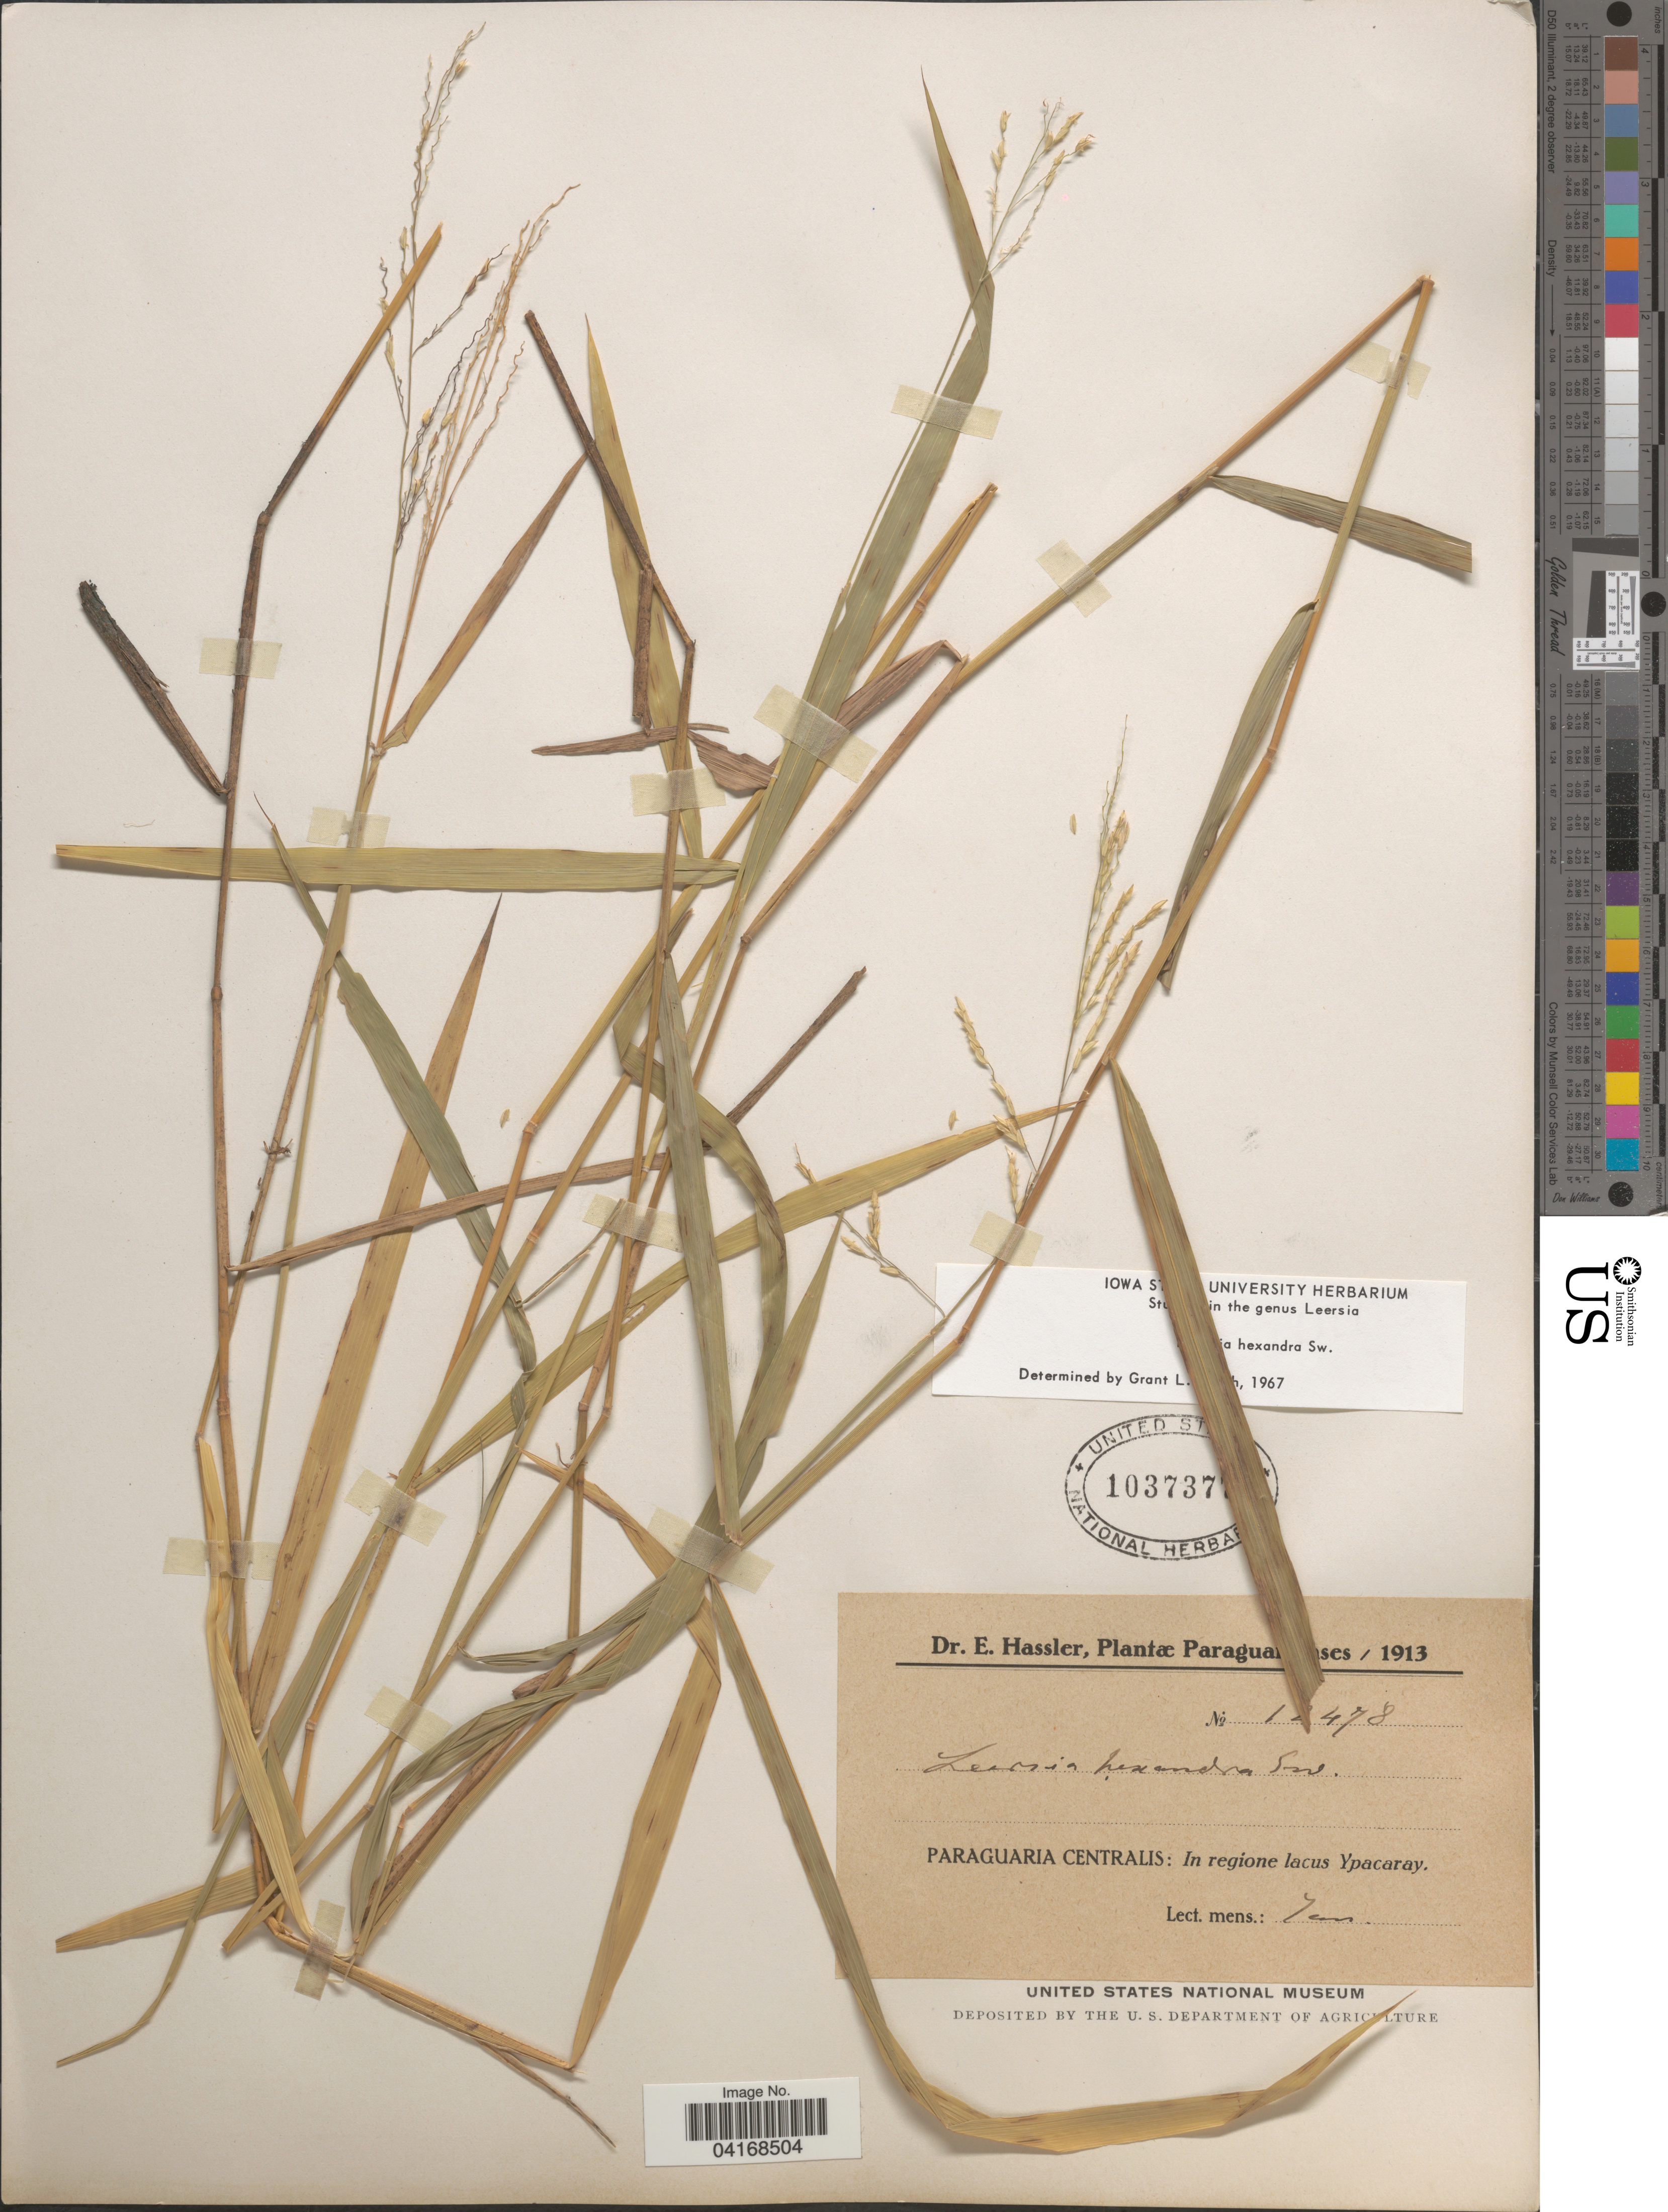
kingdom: Plantae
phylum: Tracheophyta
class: Liliopsida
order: Poales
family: Poaceae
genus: Leersia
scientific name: Leersia hexandra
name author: Sw.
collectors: E. Hassler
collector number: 12478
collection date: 1913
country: Paraguay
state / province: Paraguari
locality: Paraguaria Centralis: In regione lacus Ypacaray.